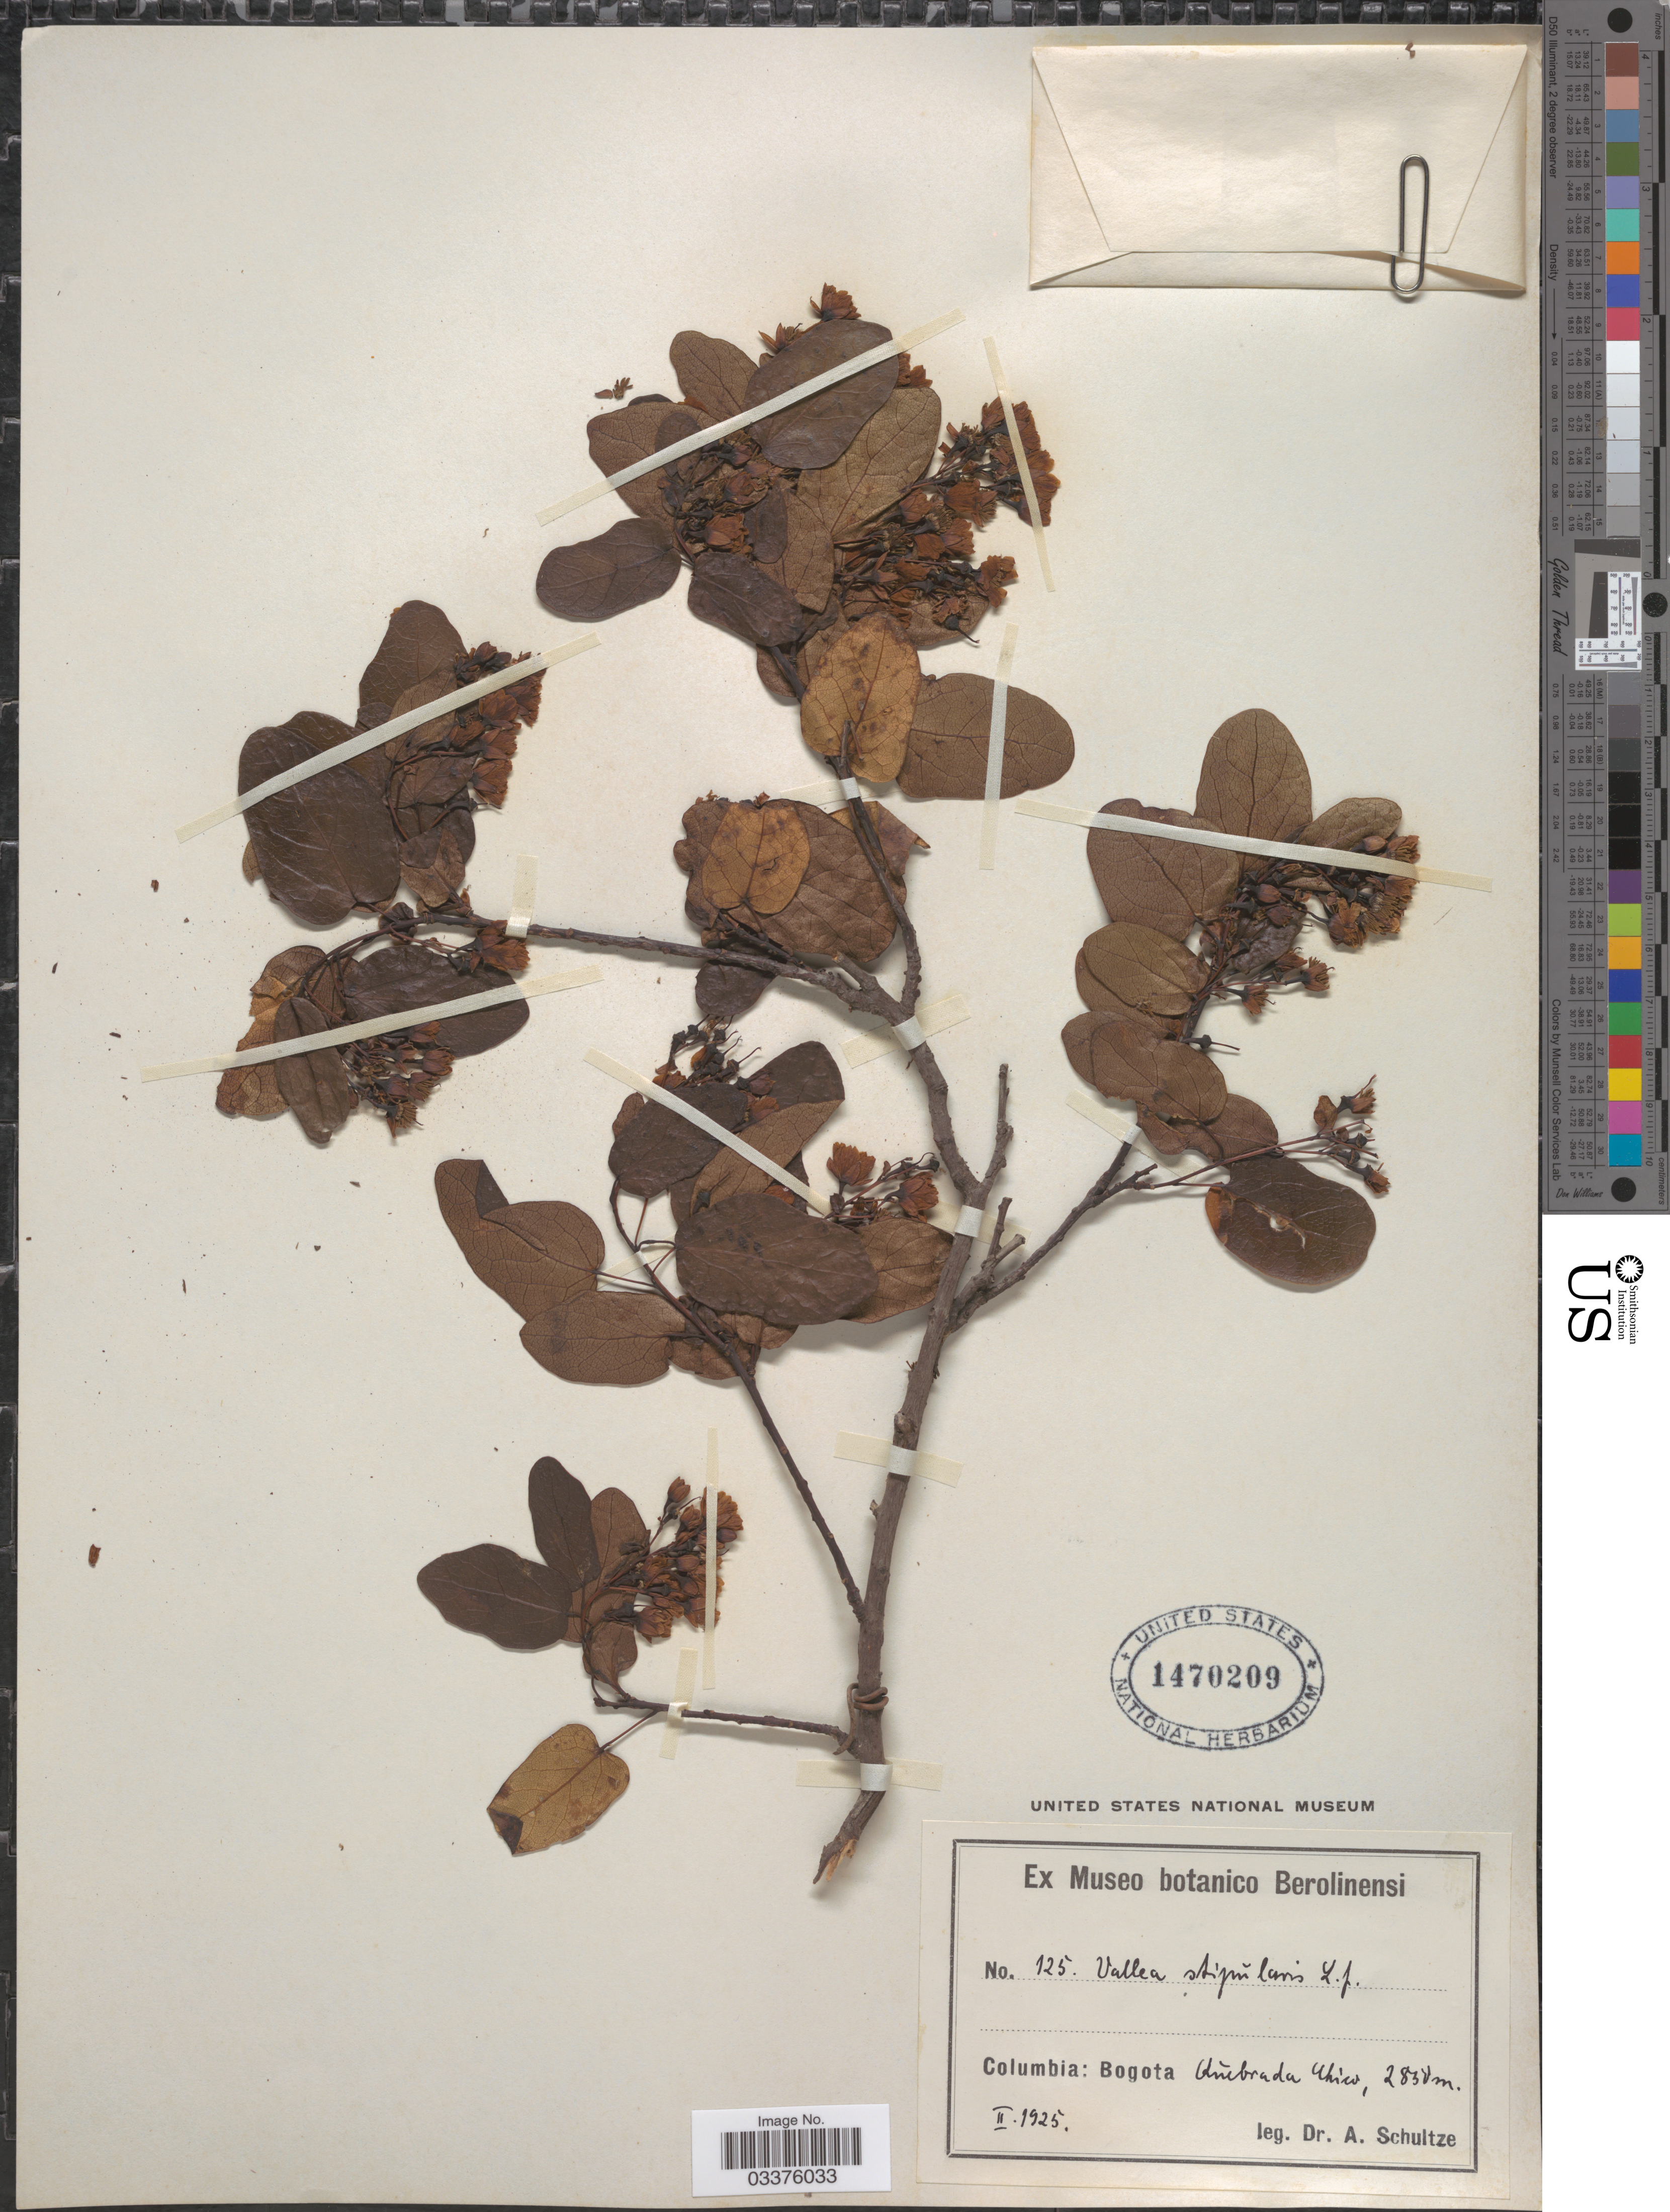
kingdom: Plantae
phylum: Tracheophyta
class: Magnoliopsida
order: Oxalidales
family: Elaeocarpaceae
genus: Vallea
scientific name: Vallea stipularis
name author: L. f.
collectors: A. Schultze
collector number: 125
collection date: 1925-02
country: Colombia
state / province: Bogota D.C.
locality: Qŭebrada Chico.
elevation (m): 2850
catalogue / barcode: US 1470209